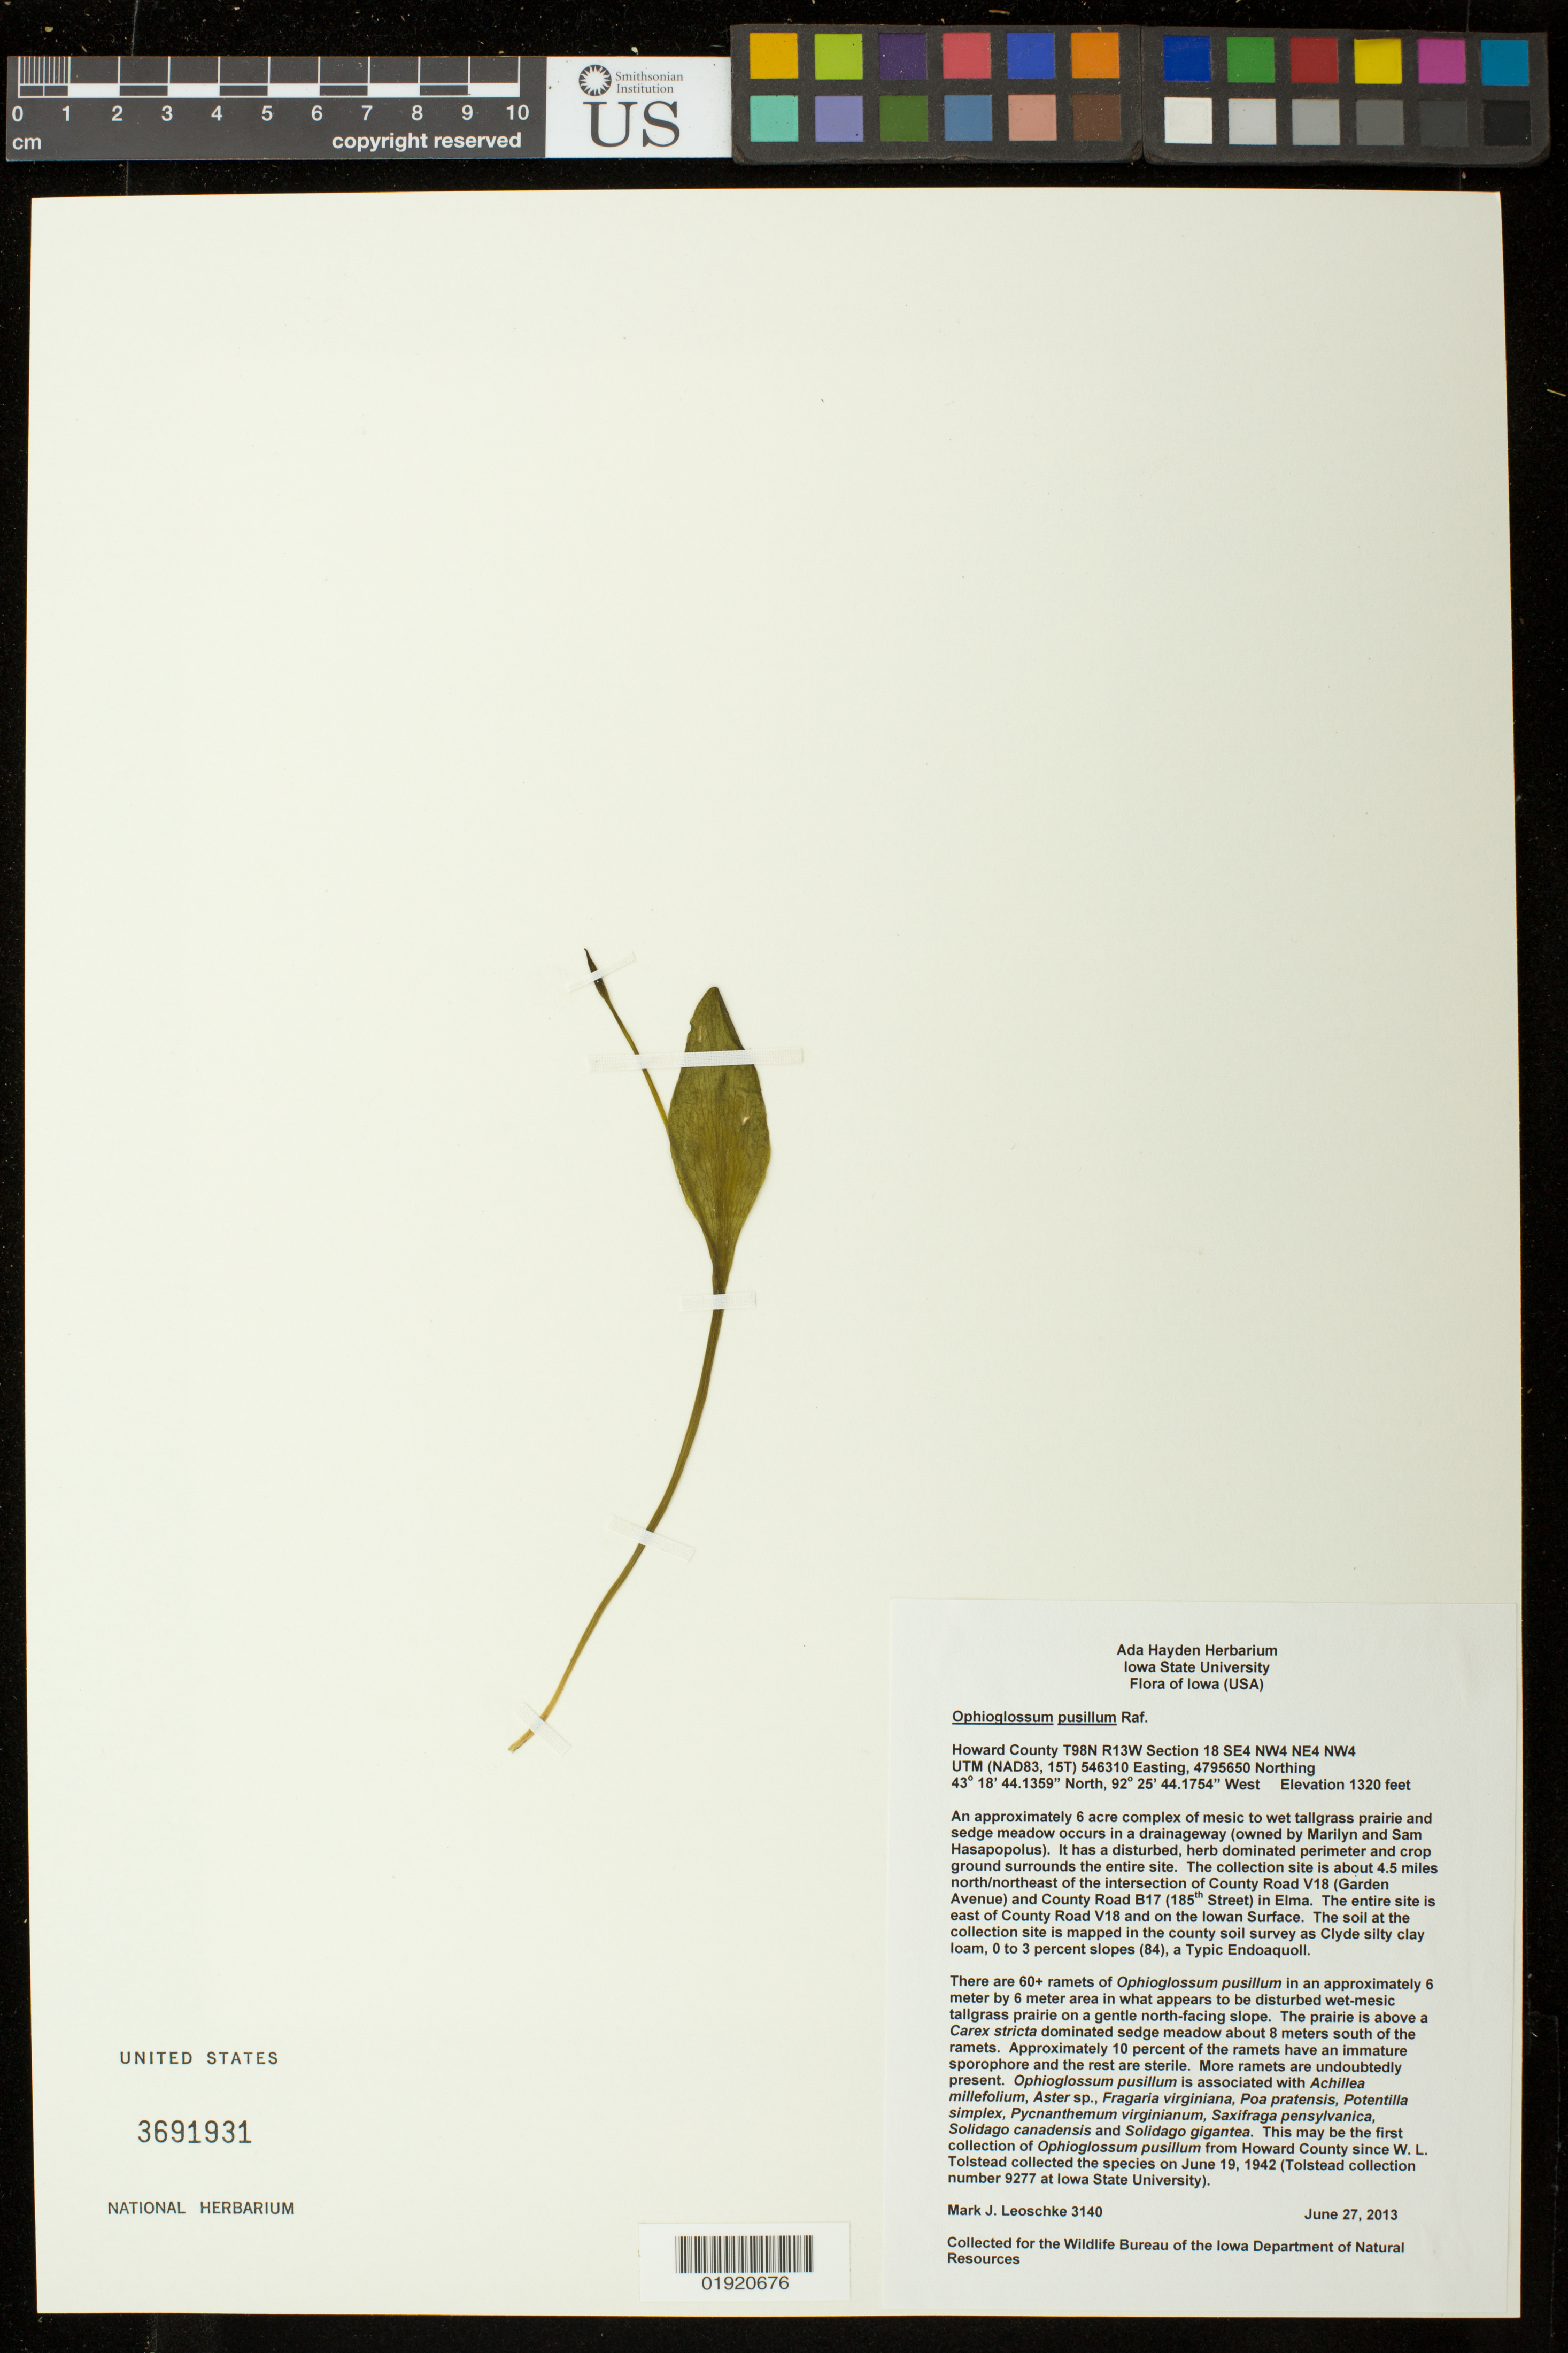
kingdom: Plantae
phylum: Tracheophyta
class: Polypodiopsida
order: Ophioglossales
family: Ophioglossaceae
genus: Ophioglossum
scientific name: Ophioglossum pusillum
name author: Raf.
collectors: M. J. Leoschke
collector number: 3140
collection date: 2013-06-27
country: United States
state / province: Iowa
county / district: Howard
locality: T98N R13W Section 18 SE4 NW4 NE4 NW4 UTM (NAD83, 15T) The collection site is about 4.5 miles N/NE of the intersection of county road V18 (Garden Ave.) and County Road B17 (185th St.) in Elma. The entire site is E of county road V18 and on the Iowan Surface.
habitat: An approximately 6 acre complex of mesic to wet tallgrass prairie and sedge meadow occurs in a drainageway (owned by Marilyn and Sam Hasapopolus). It has a disturbed, herb dominated perimeter and crop ground surrounds the entire site. The soil at the collection site is mapped in the county soil survey as Clyde silty clay loam, 0 to 3 percent slopes (84), a Typic Endoaquoll.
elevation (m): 1320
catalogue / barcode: US 3691931